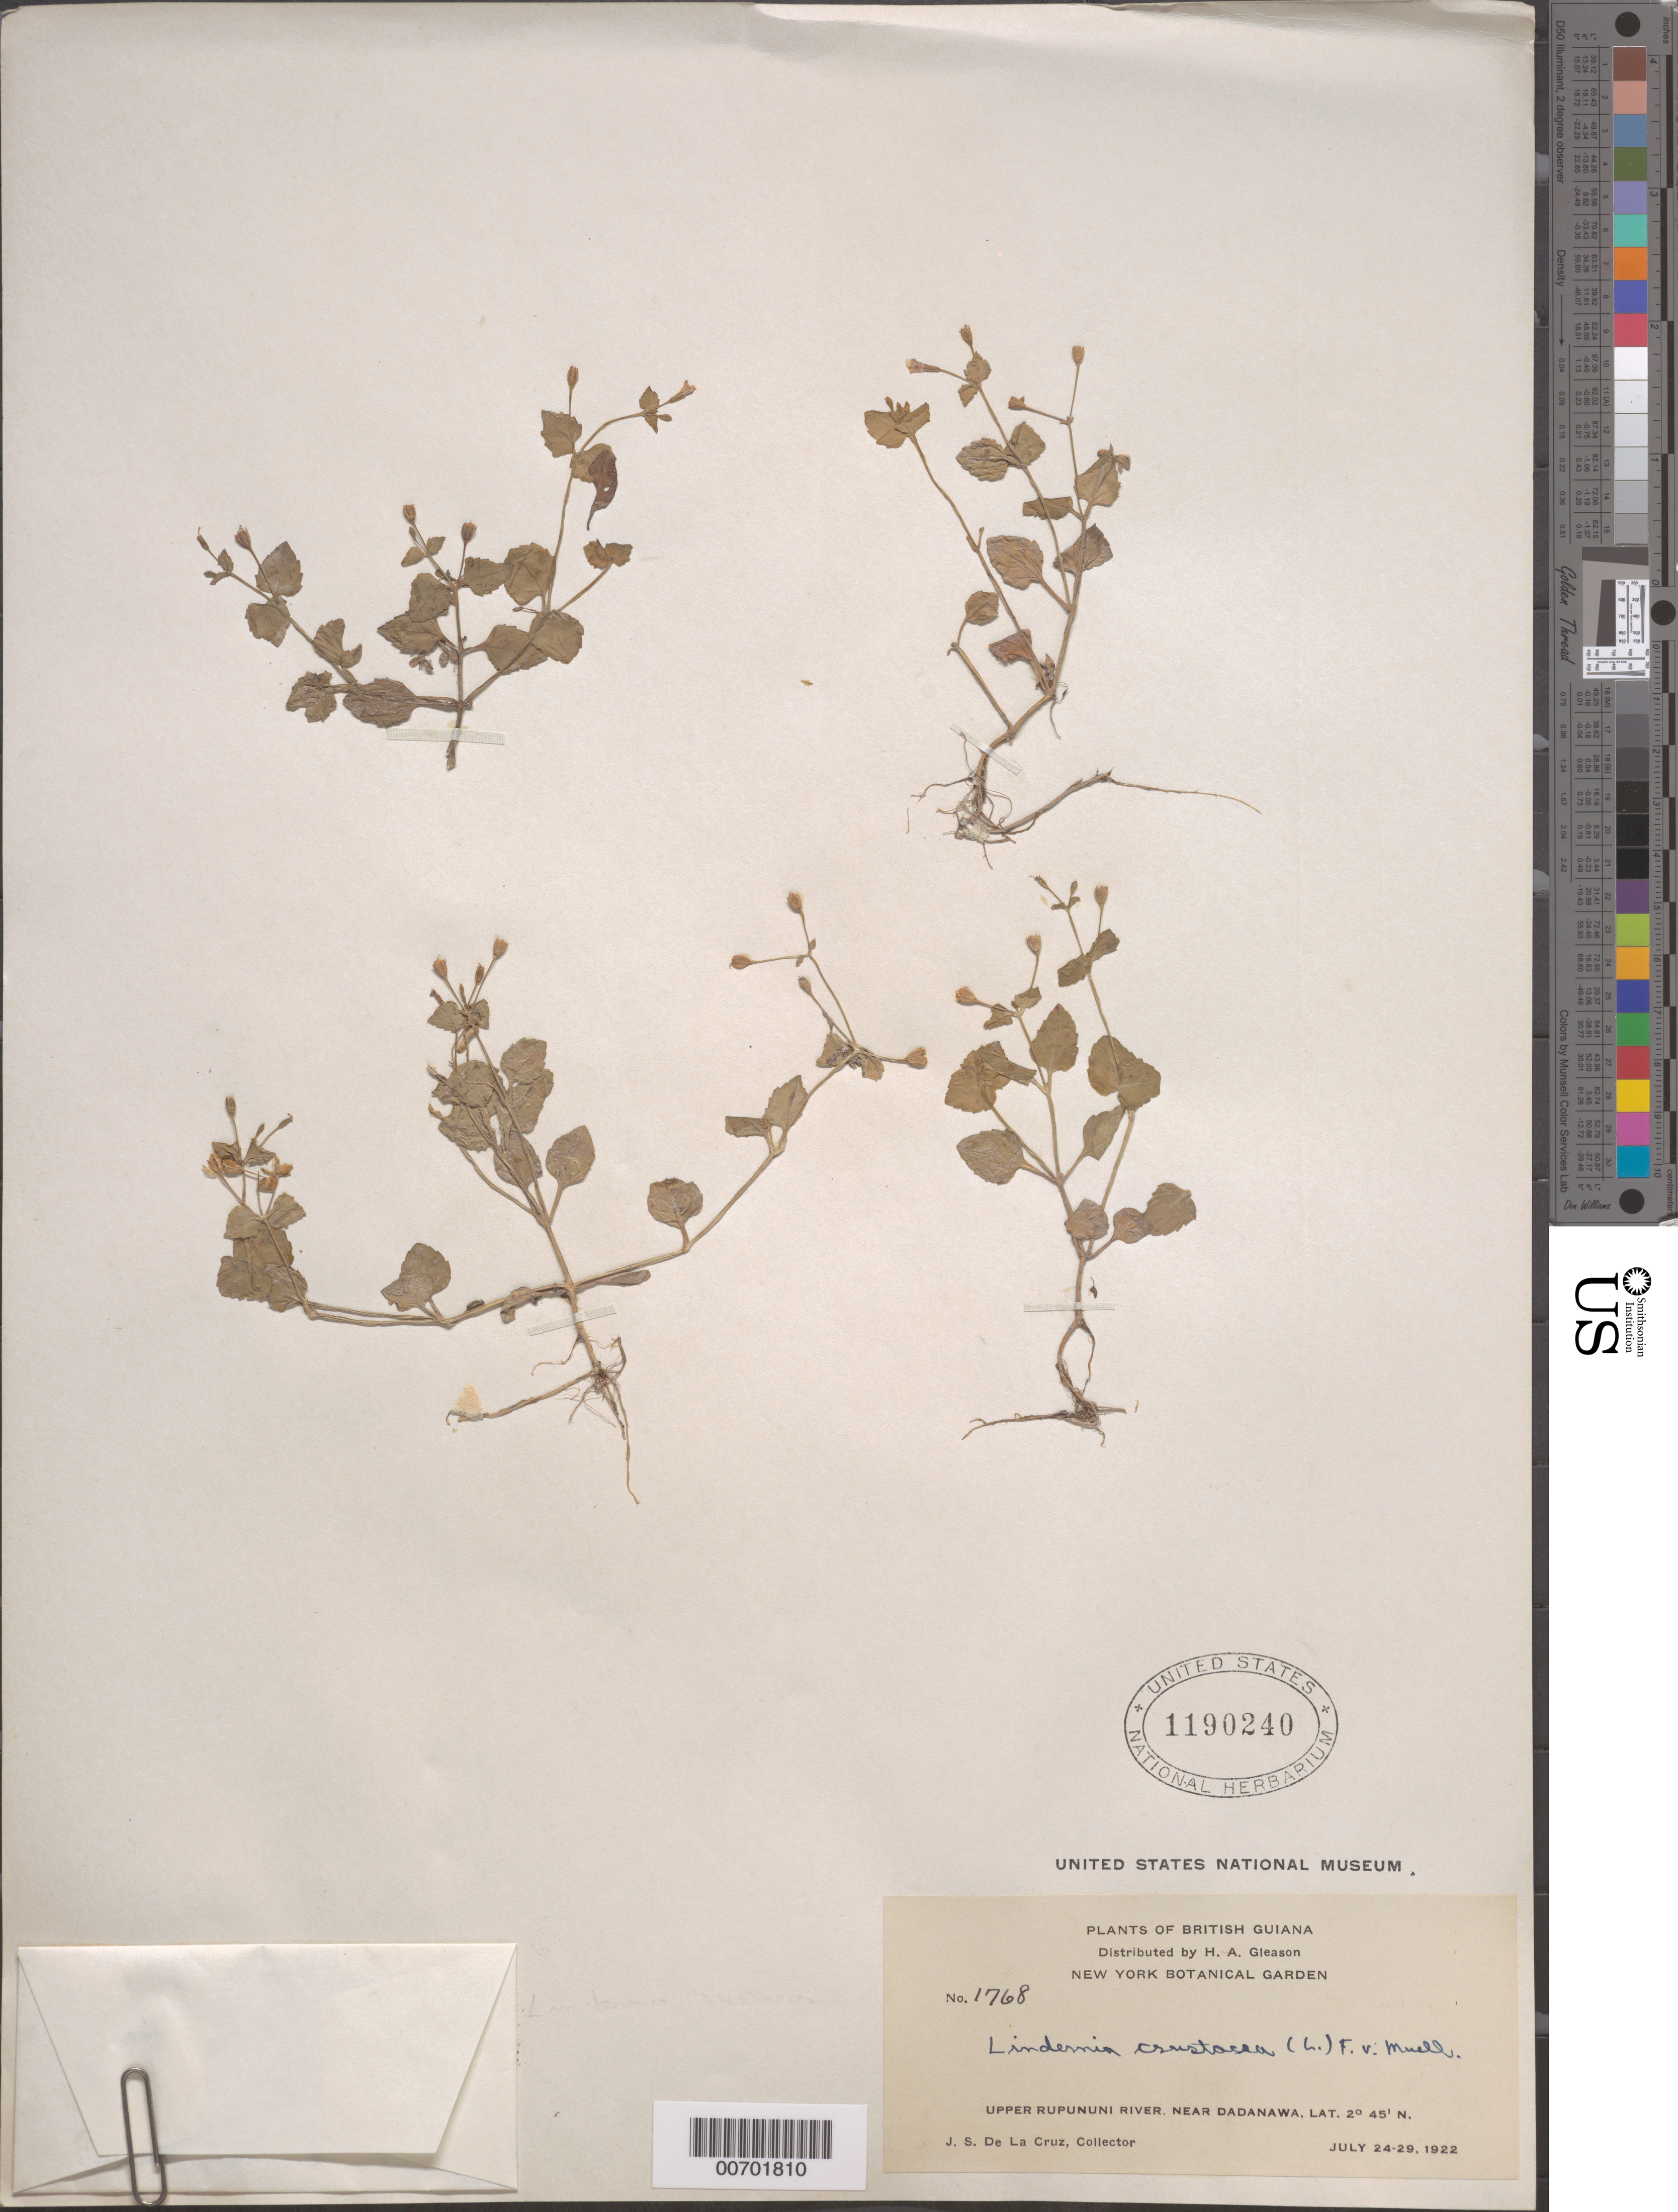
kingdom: Plantae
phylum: Tracheophyta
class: Magnoliopsida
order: Lamiales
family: Linderniaceae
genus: Lindernia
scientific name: Lindernia crustacea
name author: (L.) F. Muell.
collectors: J. S. de la Cruz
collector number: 1768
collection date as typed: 24-Jul-22 to 29-Jul-22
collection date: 1922-07-24/1922-07-29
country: Guyana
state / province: U. Takutu-U. Essequibo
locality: Dadanawa, near, upper Rupununi R.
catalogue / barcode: US 1190240